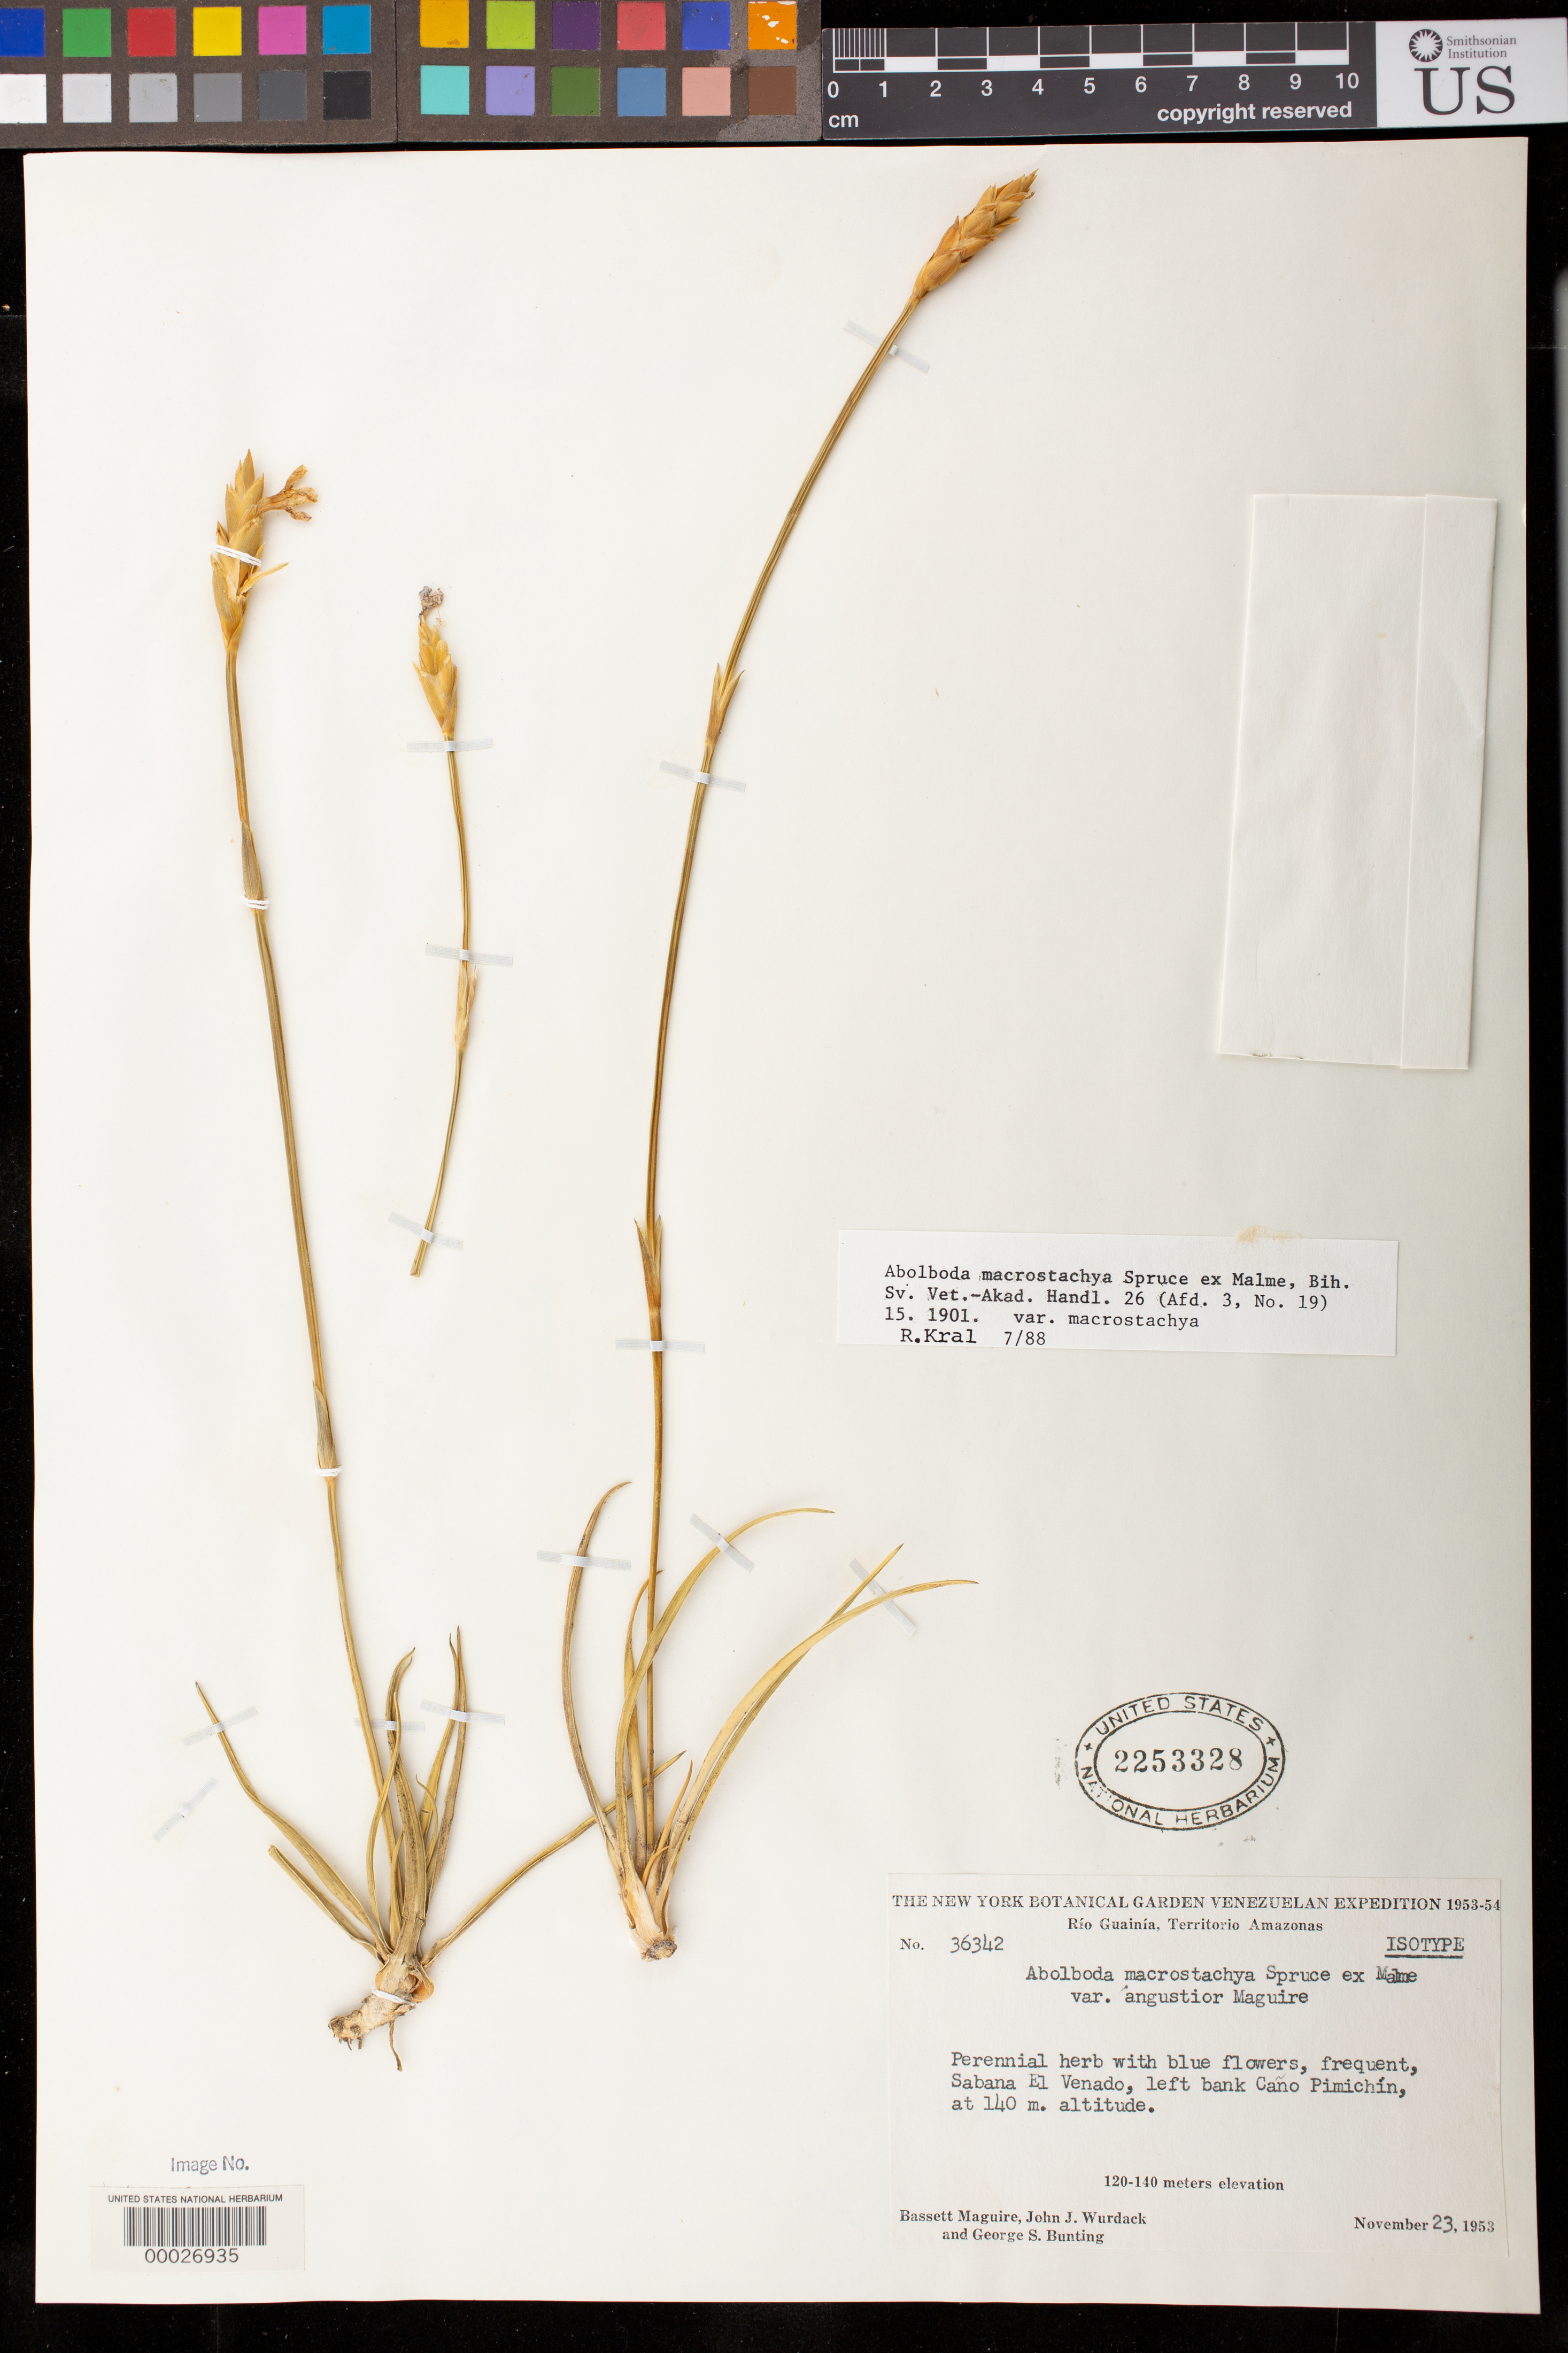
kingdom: Plantae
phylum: Tracheophyta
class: Liliopsida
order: Poales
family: Xyridaceae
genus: Abolboda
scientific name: Abolboda macrostachya var. angustior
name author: Maguire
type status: Isotype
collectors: B. Maguire, J. J. Wurdack & G. S. Bunting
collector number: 36342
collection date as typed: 23 Nov 1953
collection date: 1953-11-23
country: Venezuela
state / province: Amazonas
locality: Rio Guainía, Territorio Amazonas. Sabana El Venado, left bank Caño Pimichín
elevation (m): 140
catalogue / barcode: US 2253328